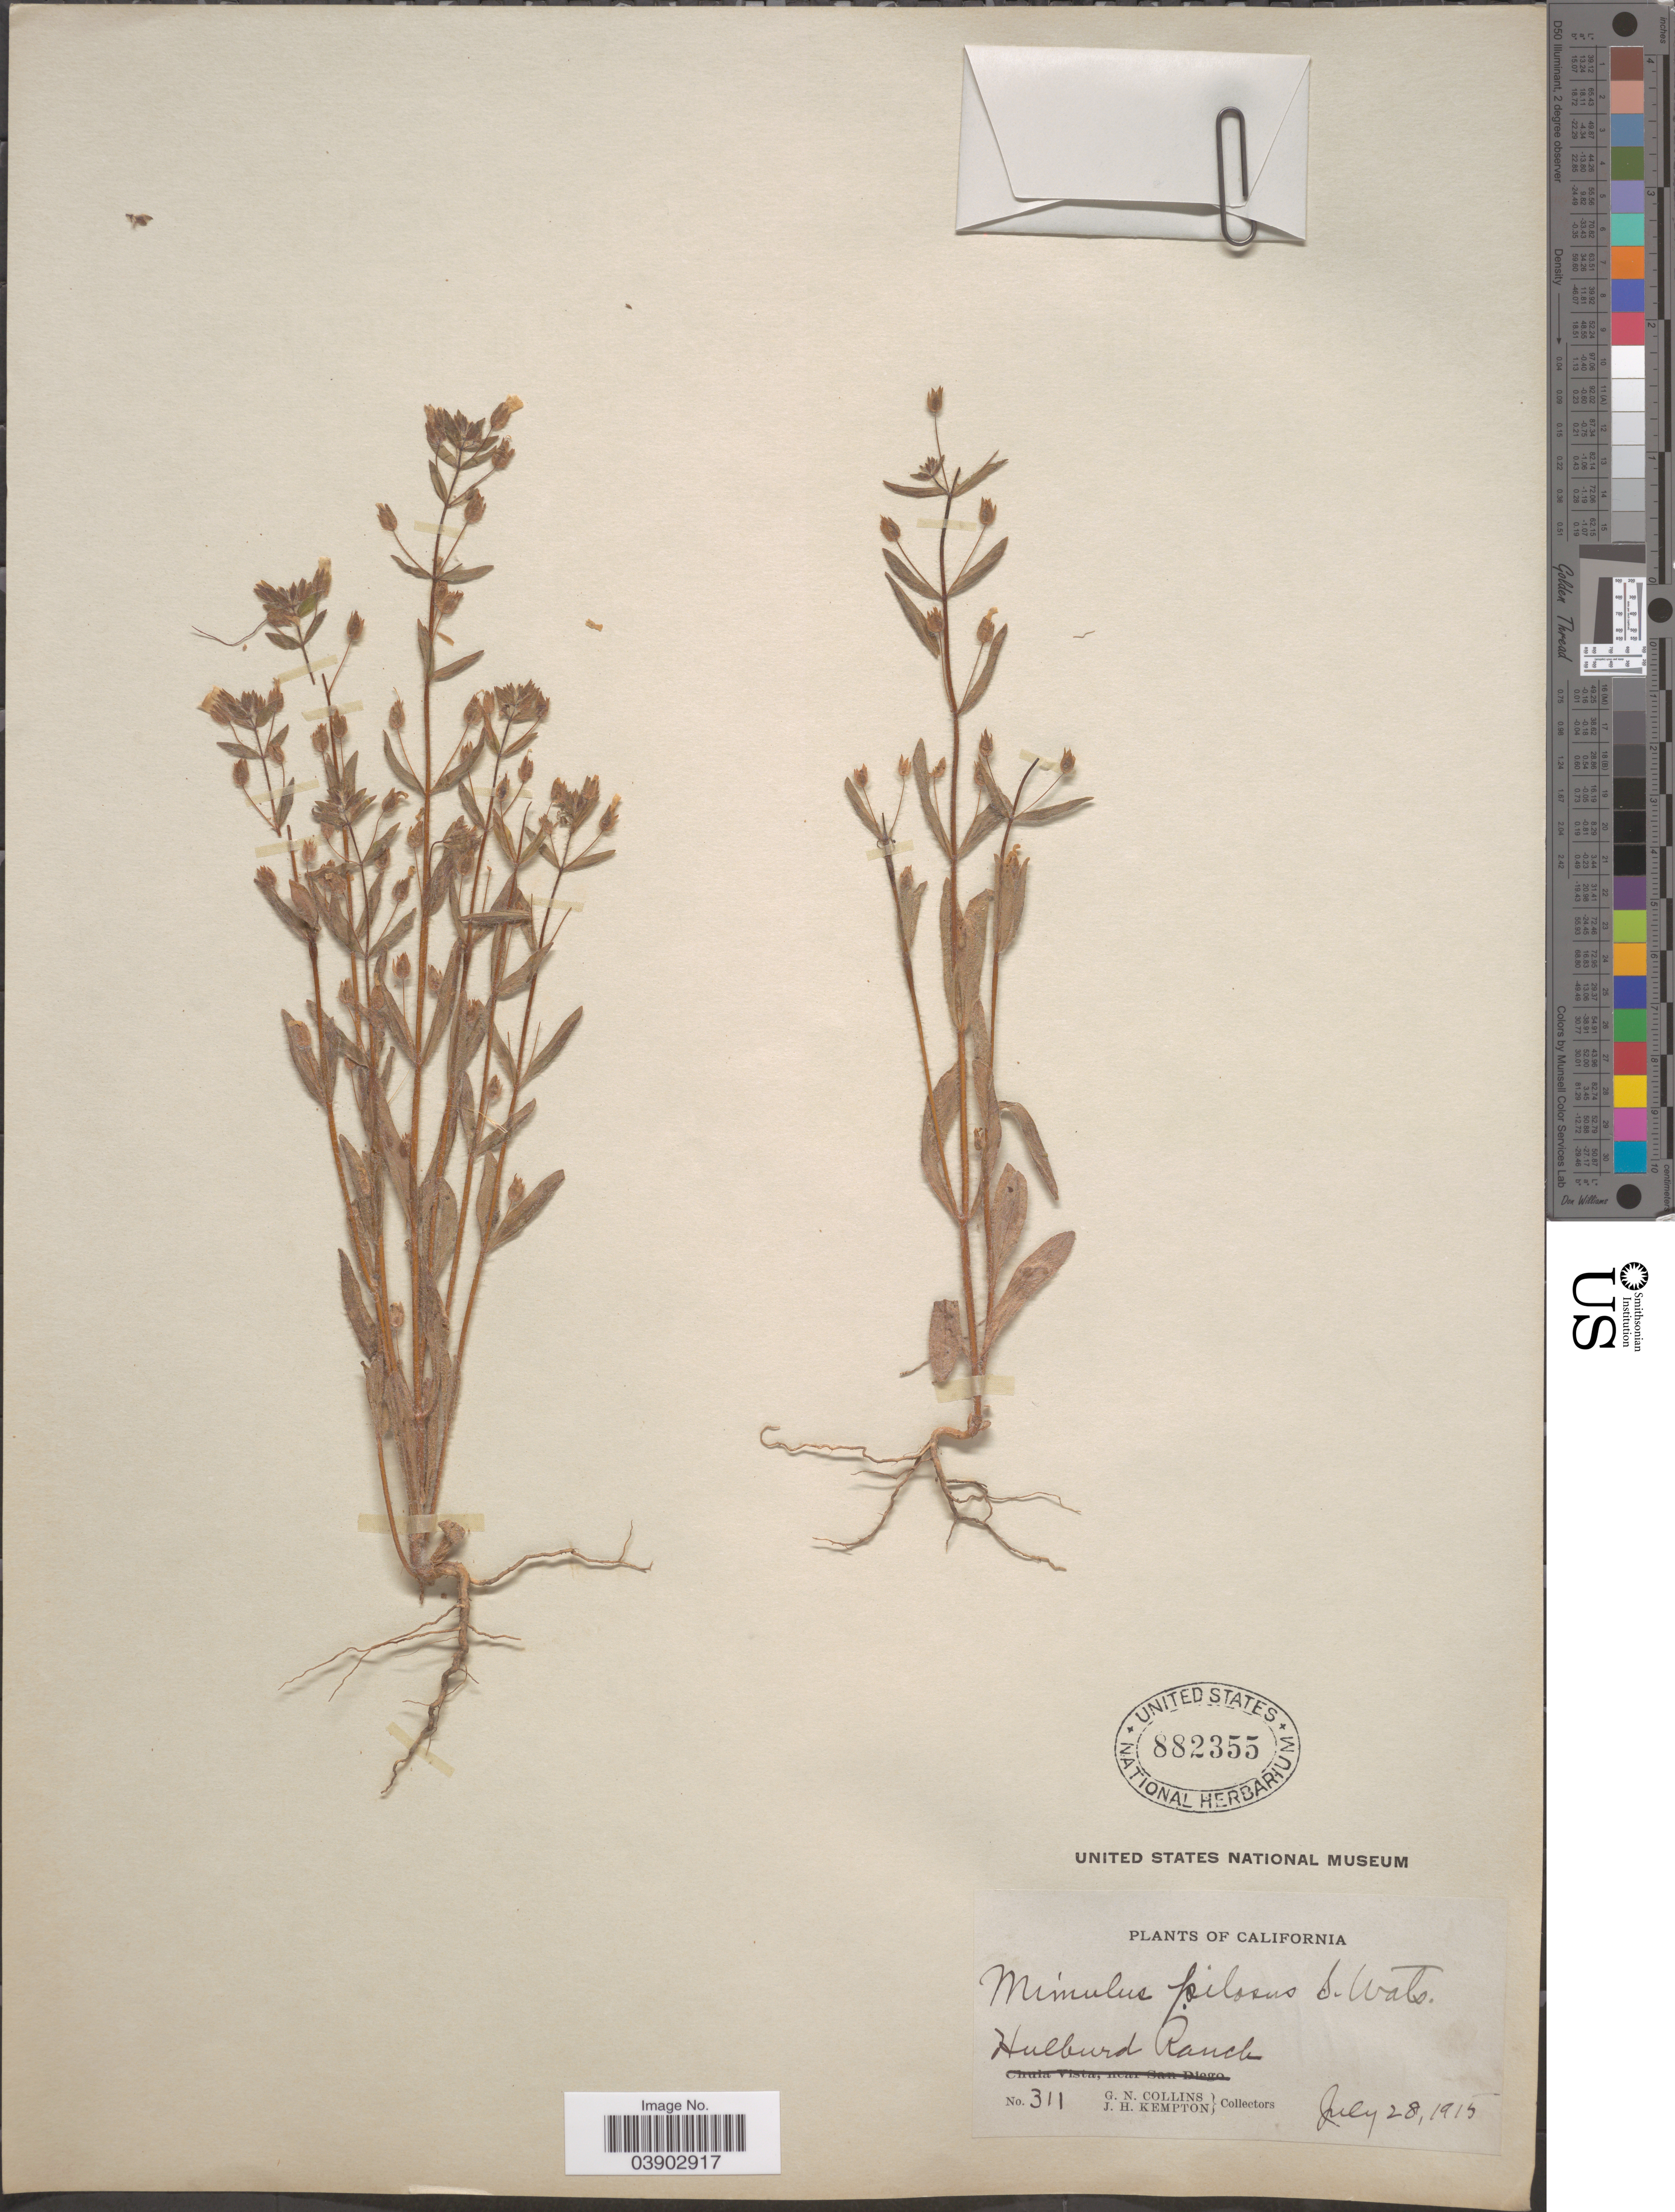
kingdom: Plantae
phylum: Tracheophyta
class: Magnoliopsida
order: Lamiales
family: Phrymaceae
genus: Mimetanthe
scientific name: Mimetanthe pilosa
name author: (Benth.) Greene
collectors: G. Collins & J. H. Kempton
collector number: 311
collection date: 1915-07-28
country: United States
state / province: California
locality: Hulburd Ranch.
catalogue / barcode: US 882355